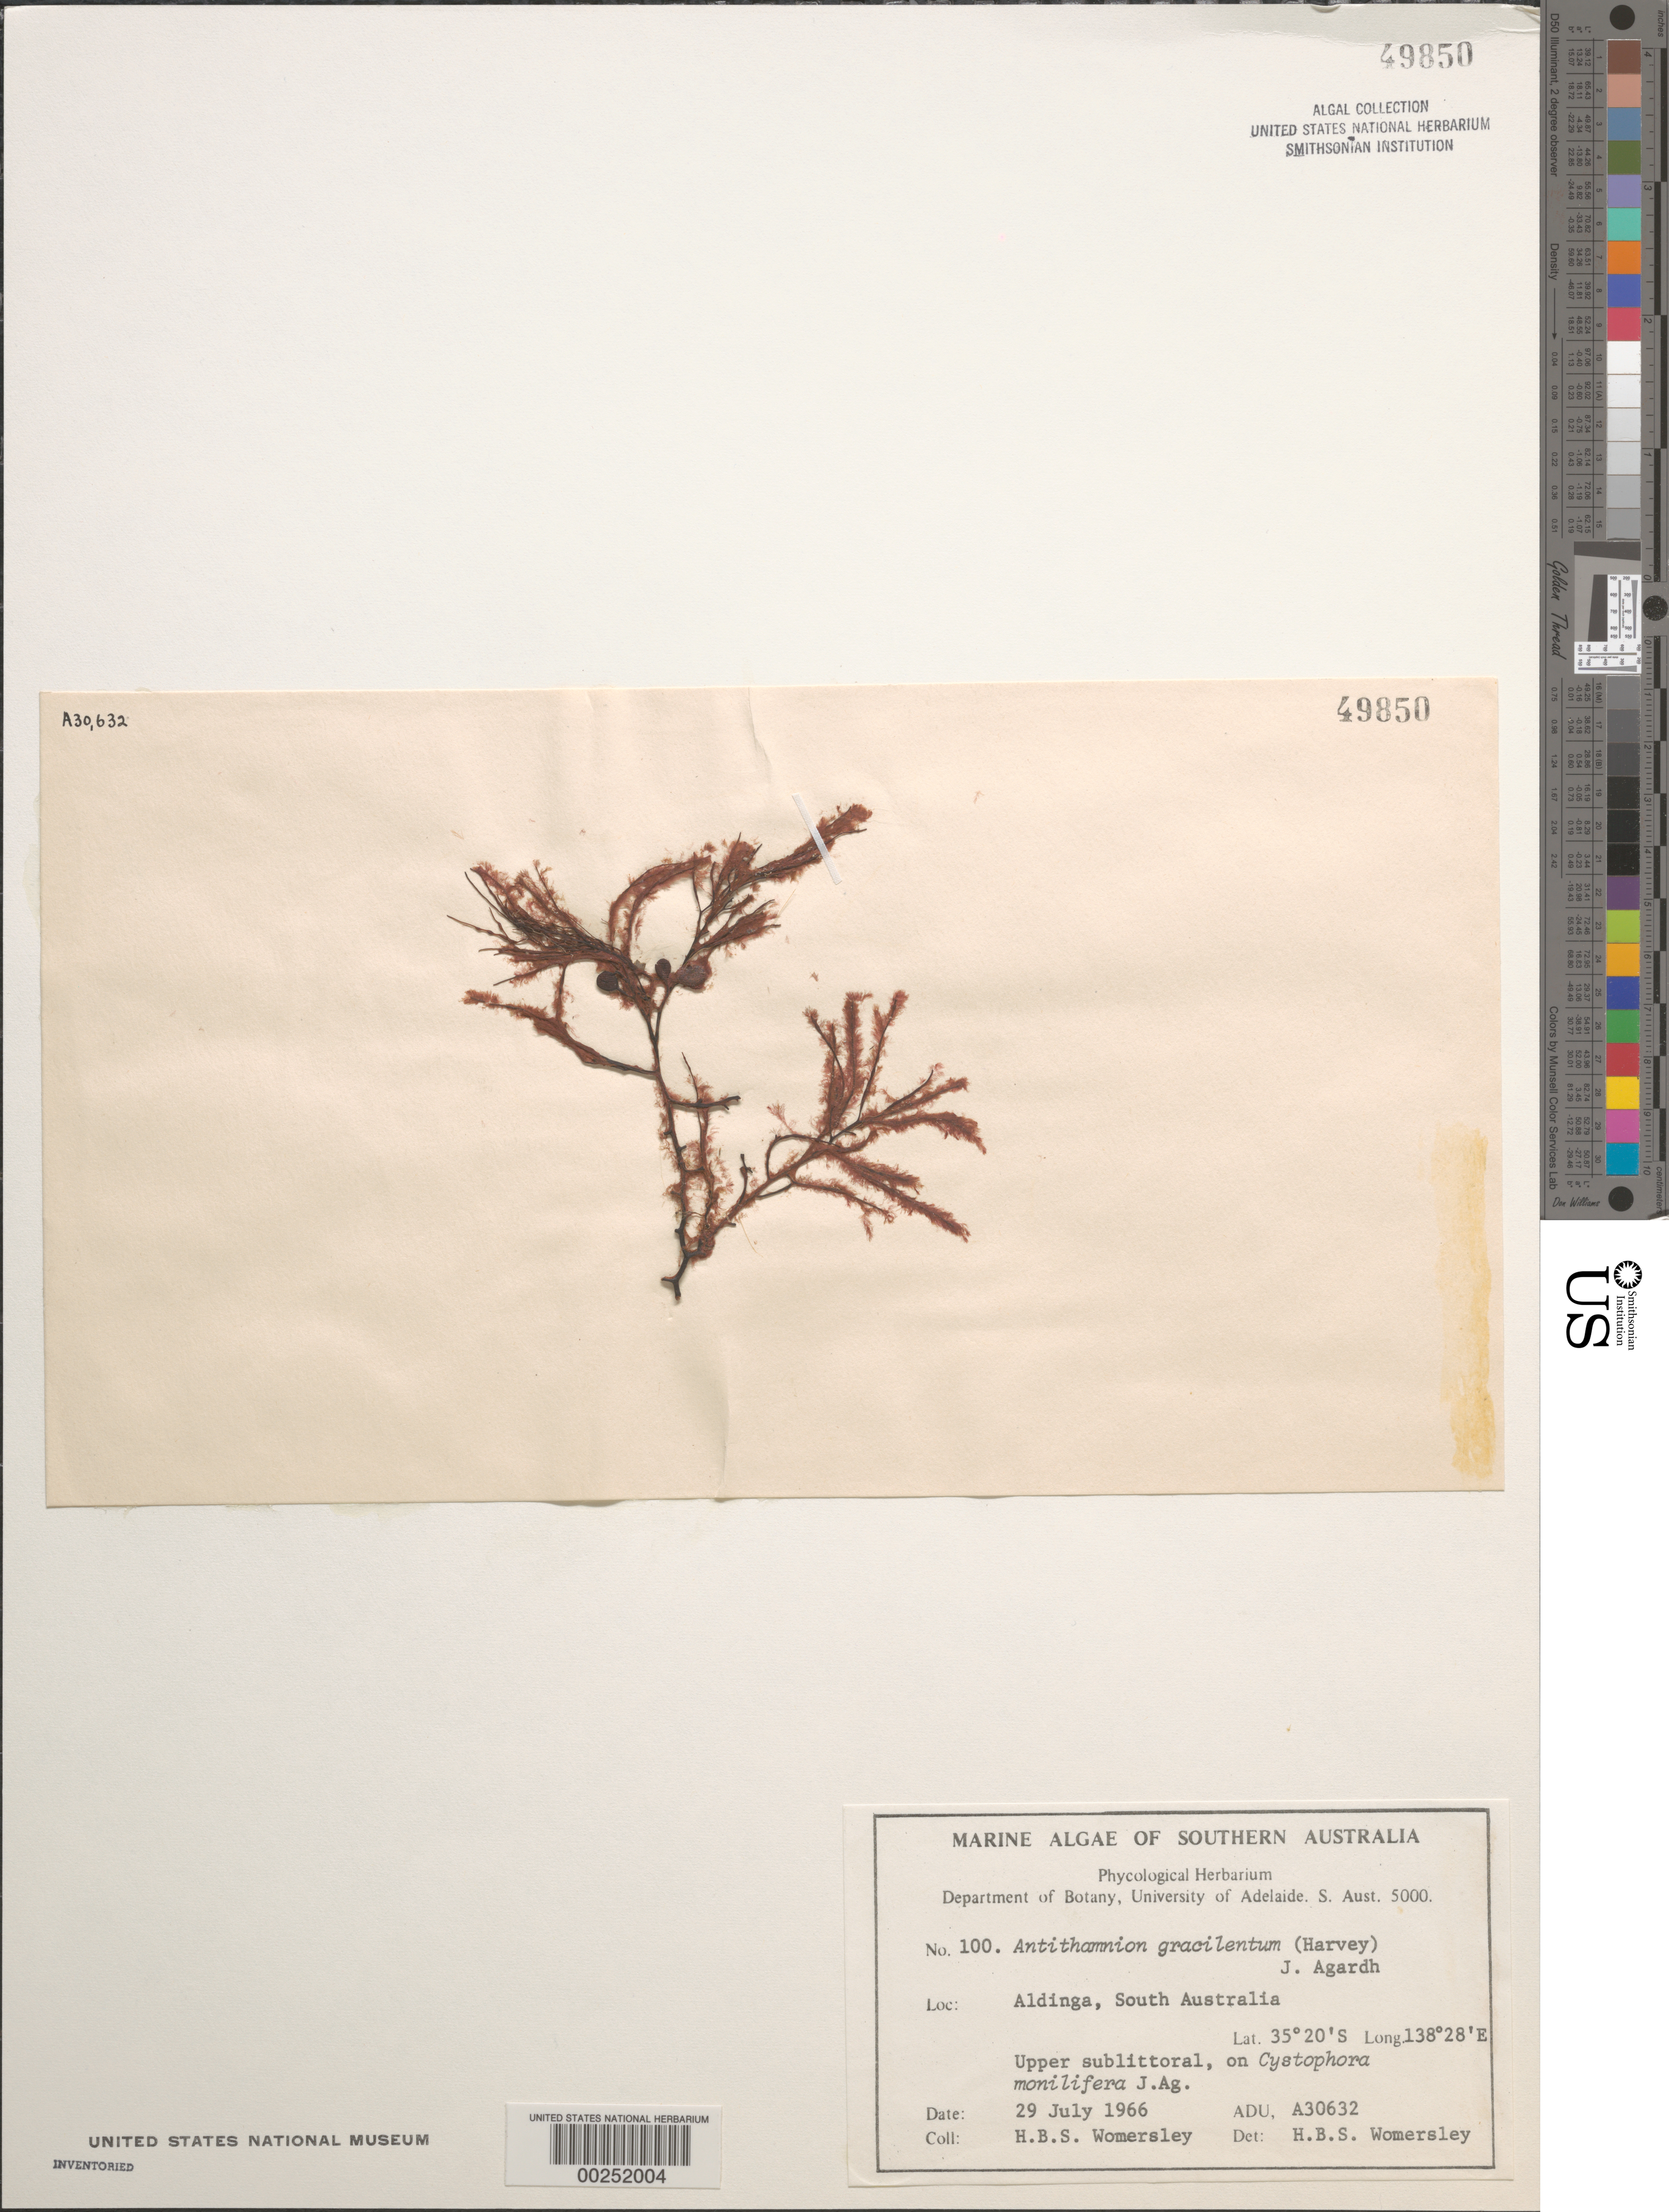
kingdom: Plantae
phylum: Rhodophyta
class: Florideophyceae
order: Ceramiales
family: Ceramiaceae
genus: Antithamnion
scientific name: Antithamnion gracilentum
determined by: Womersley, H. B. S.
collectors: H. B. S. Womersley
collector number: ADU A30632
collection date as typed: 29 Jul 1966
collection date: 1966-07-29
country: Australia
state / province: South Australia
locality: Aldinga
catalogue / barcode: US 49850